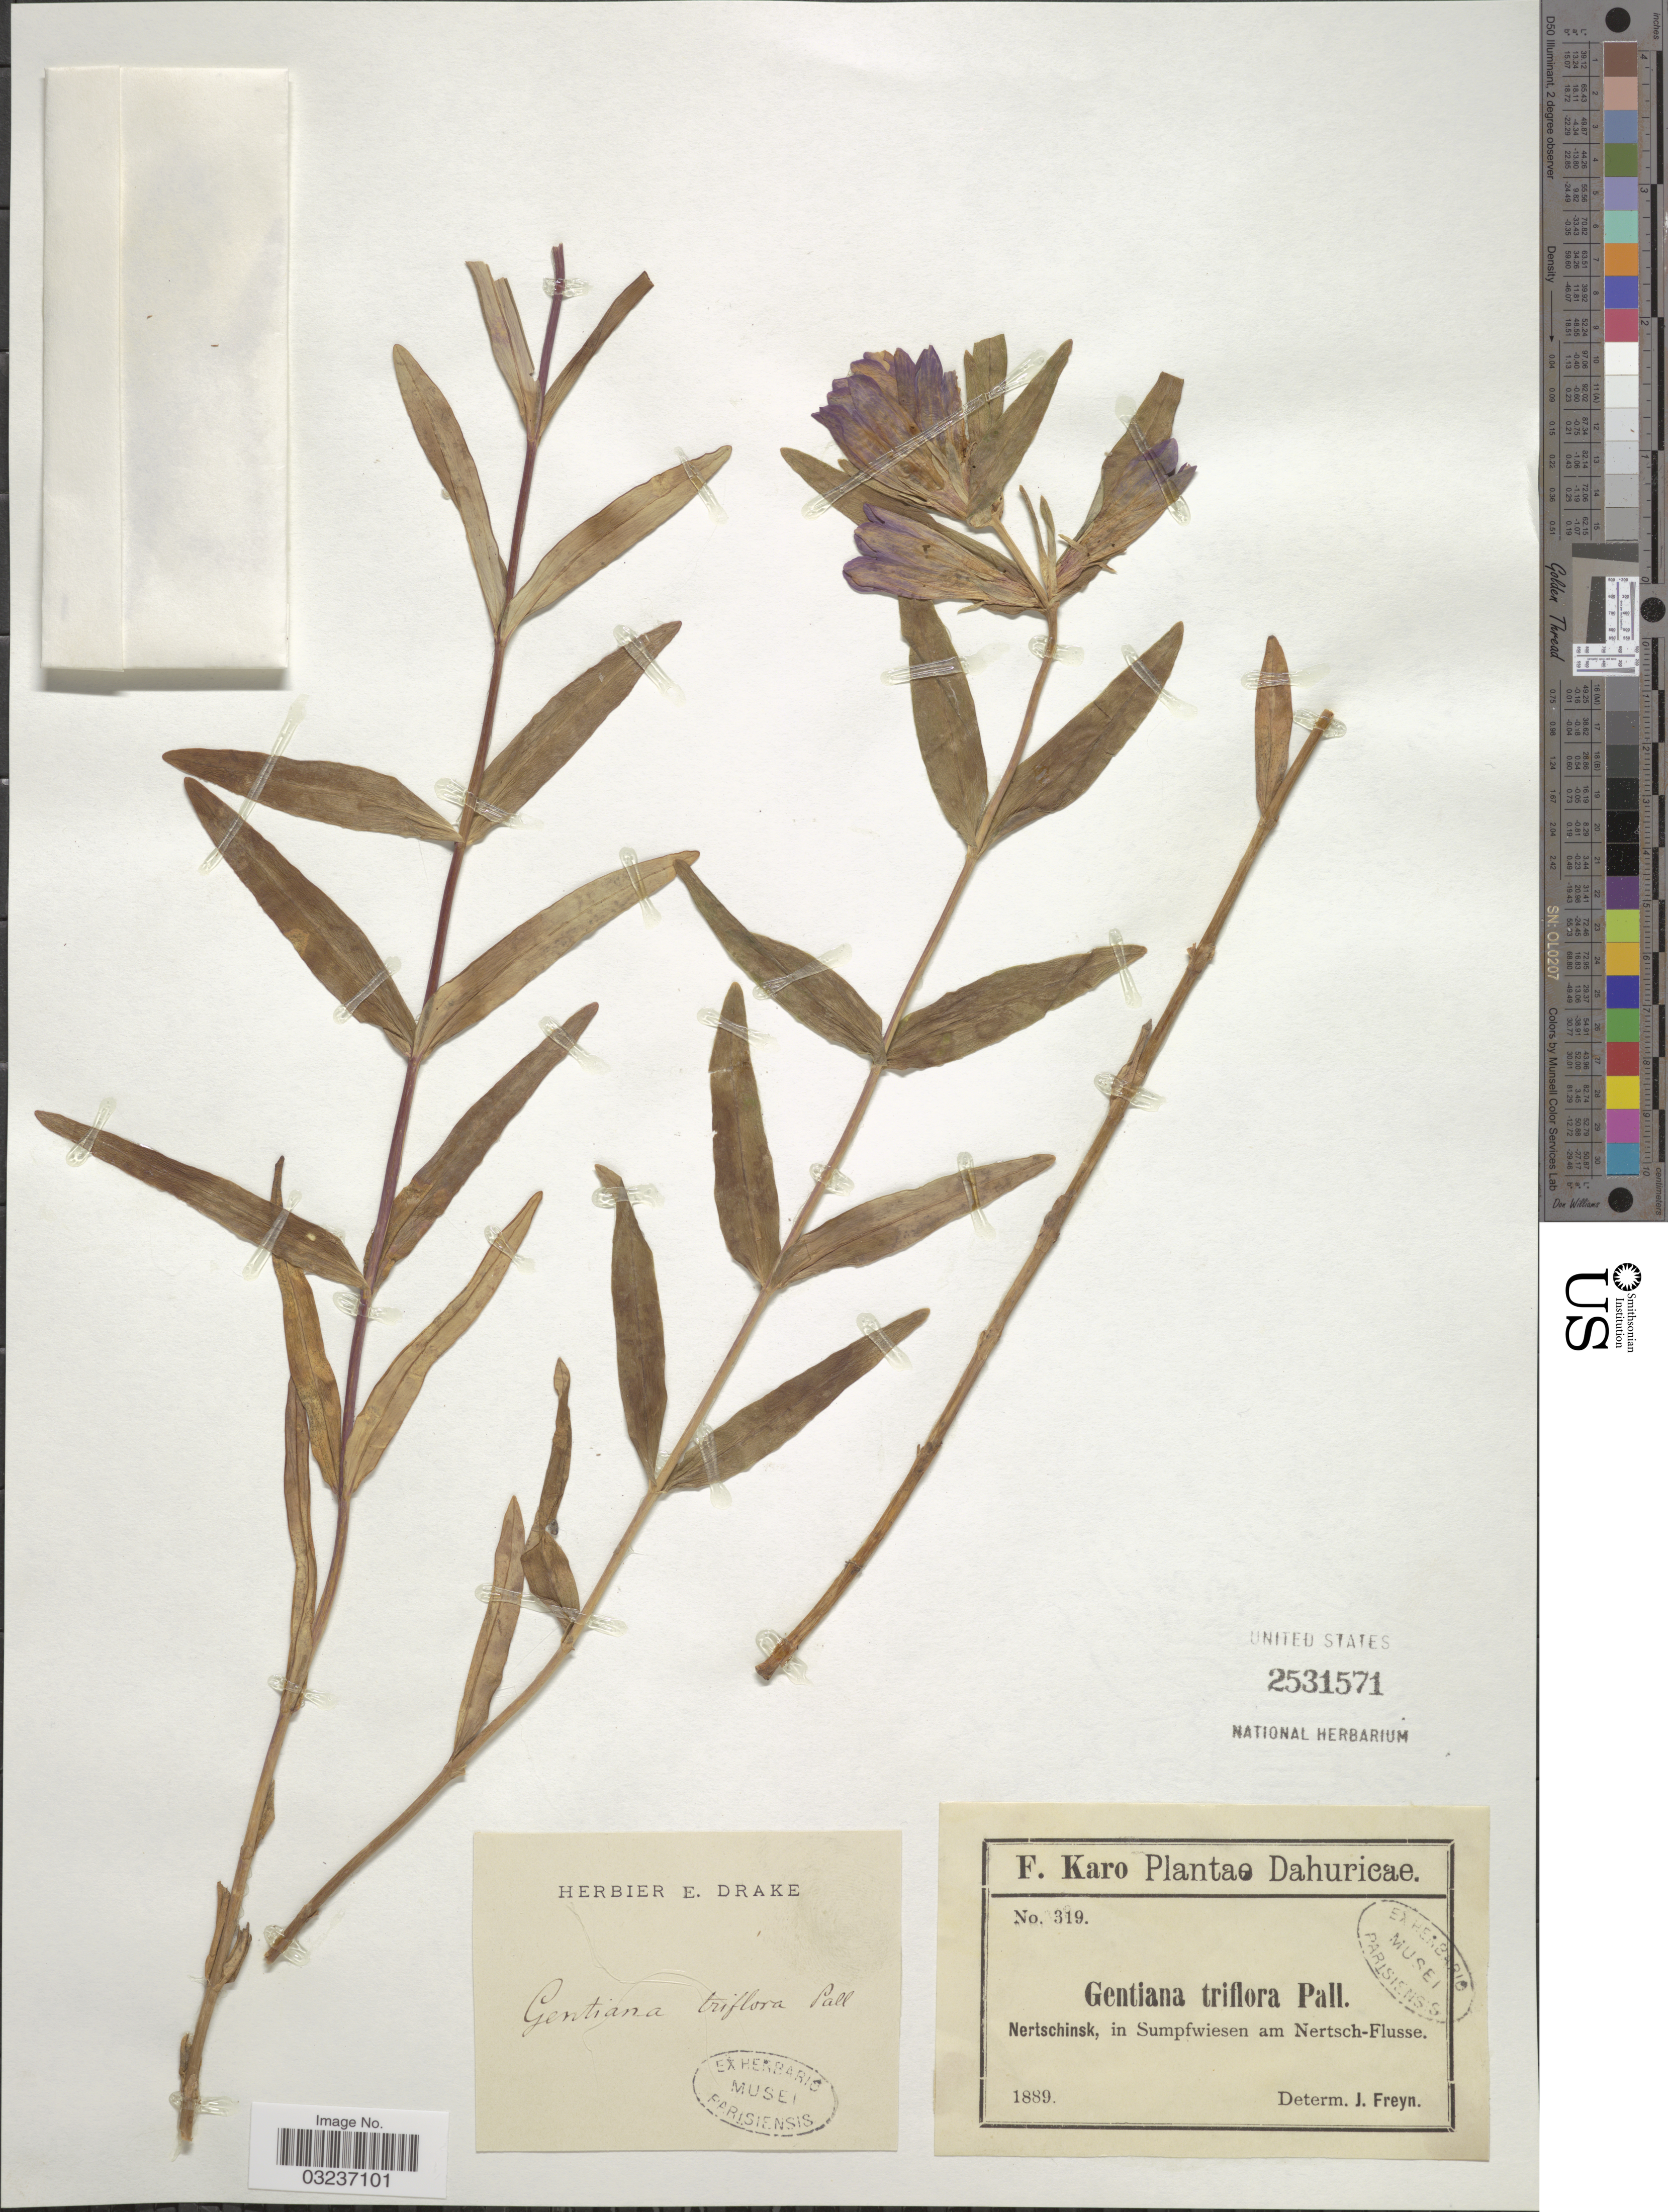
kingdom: Plantae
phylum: Tracheophyta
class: Magnoliopsida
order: Gentianales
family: Gentianaceae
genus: Gentiana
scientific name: Gentiana triflora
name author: Pall.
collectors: F. Karo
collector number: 319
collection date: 1889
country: Russian Federation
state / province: Zabaykalsky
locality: Dahuricae. Nertschinsk, in Sumpfwiesen am Nertsch-Flusse.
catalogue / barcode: US 2531571